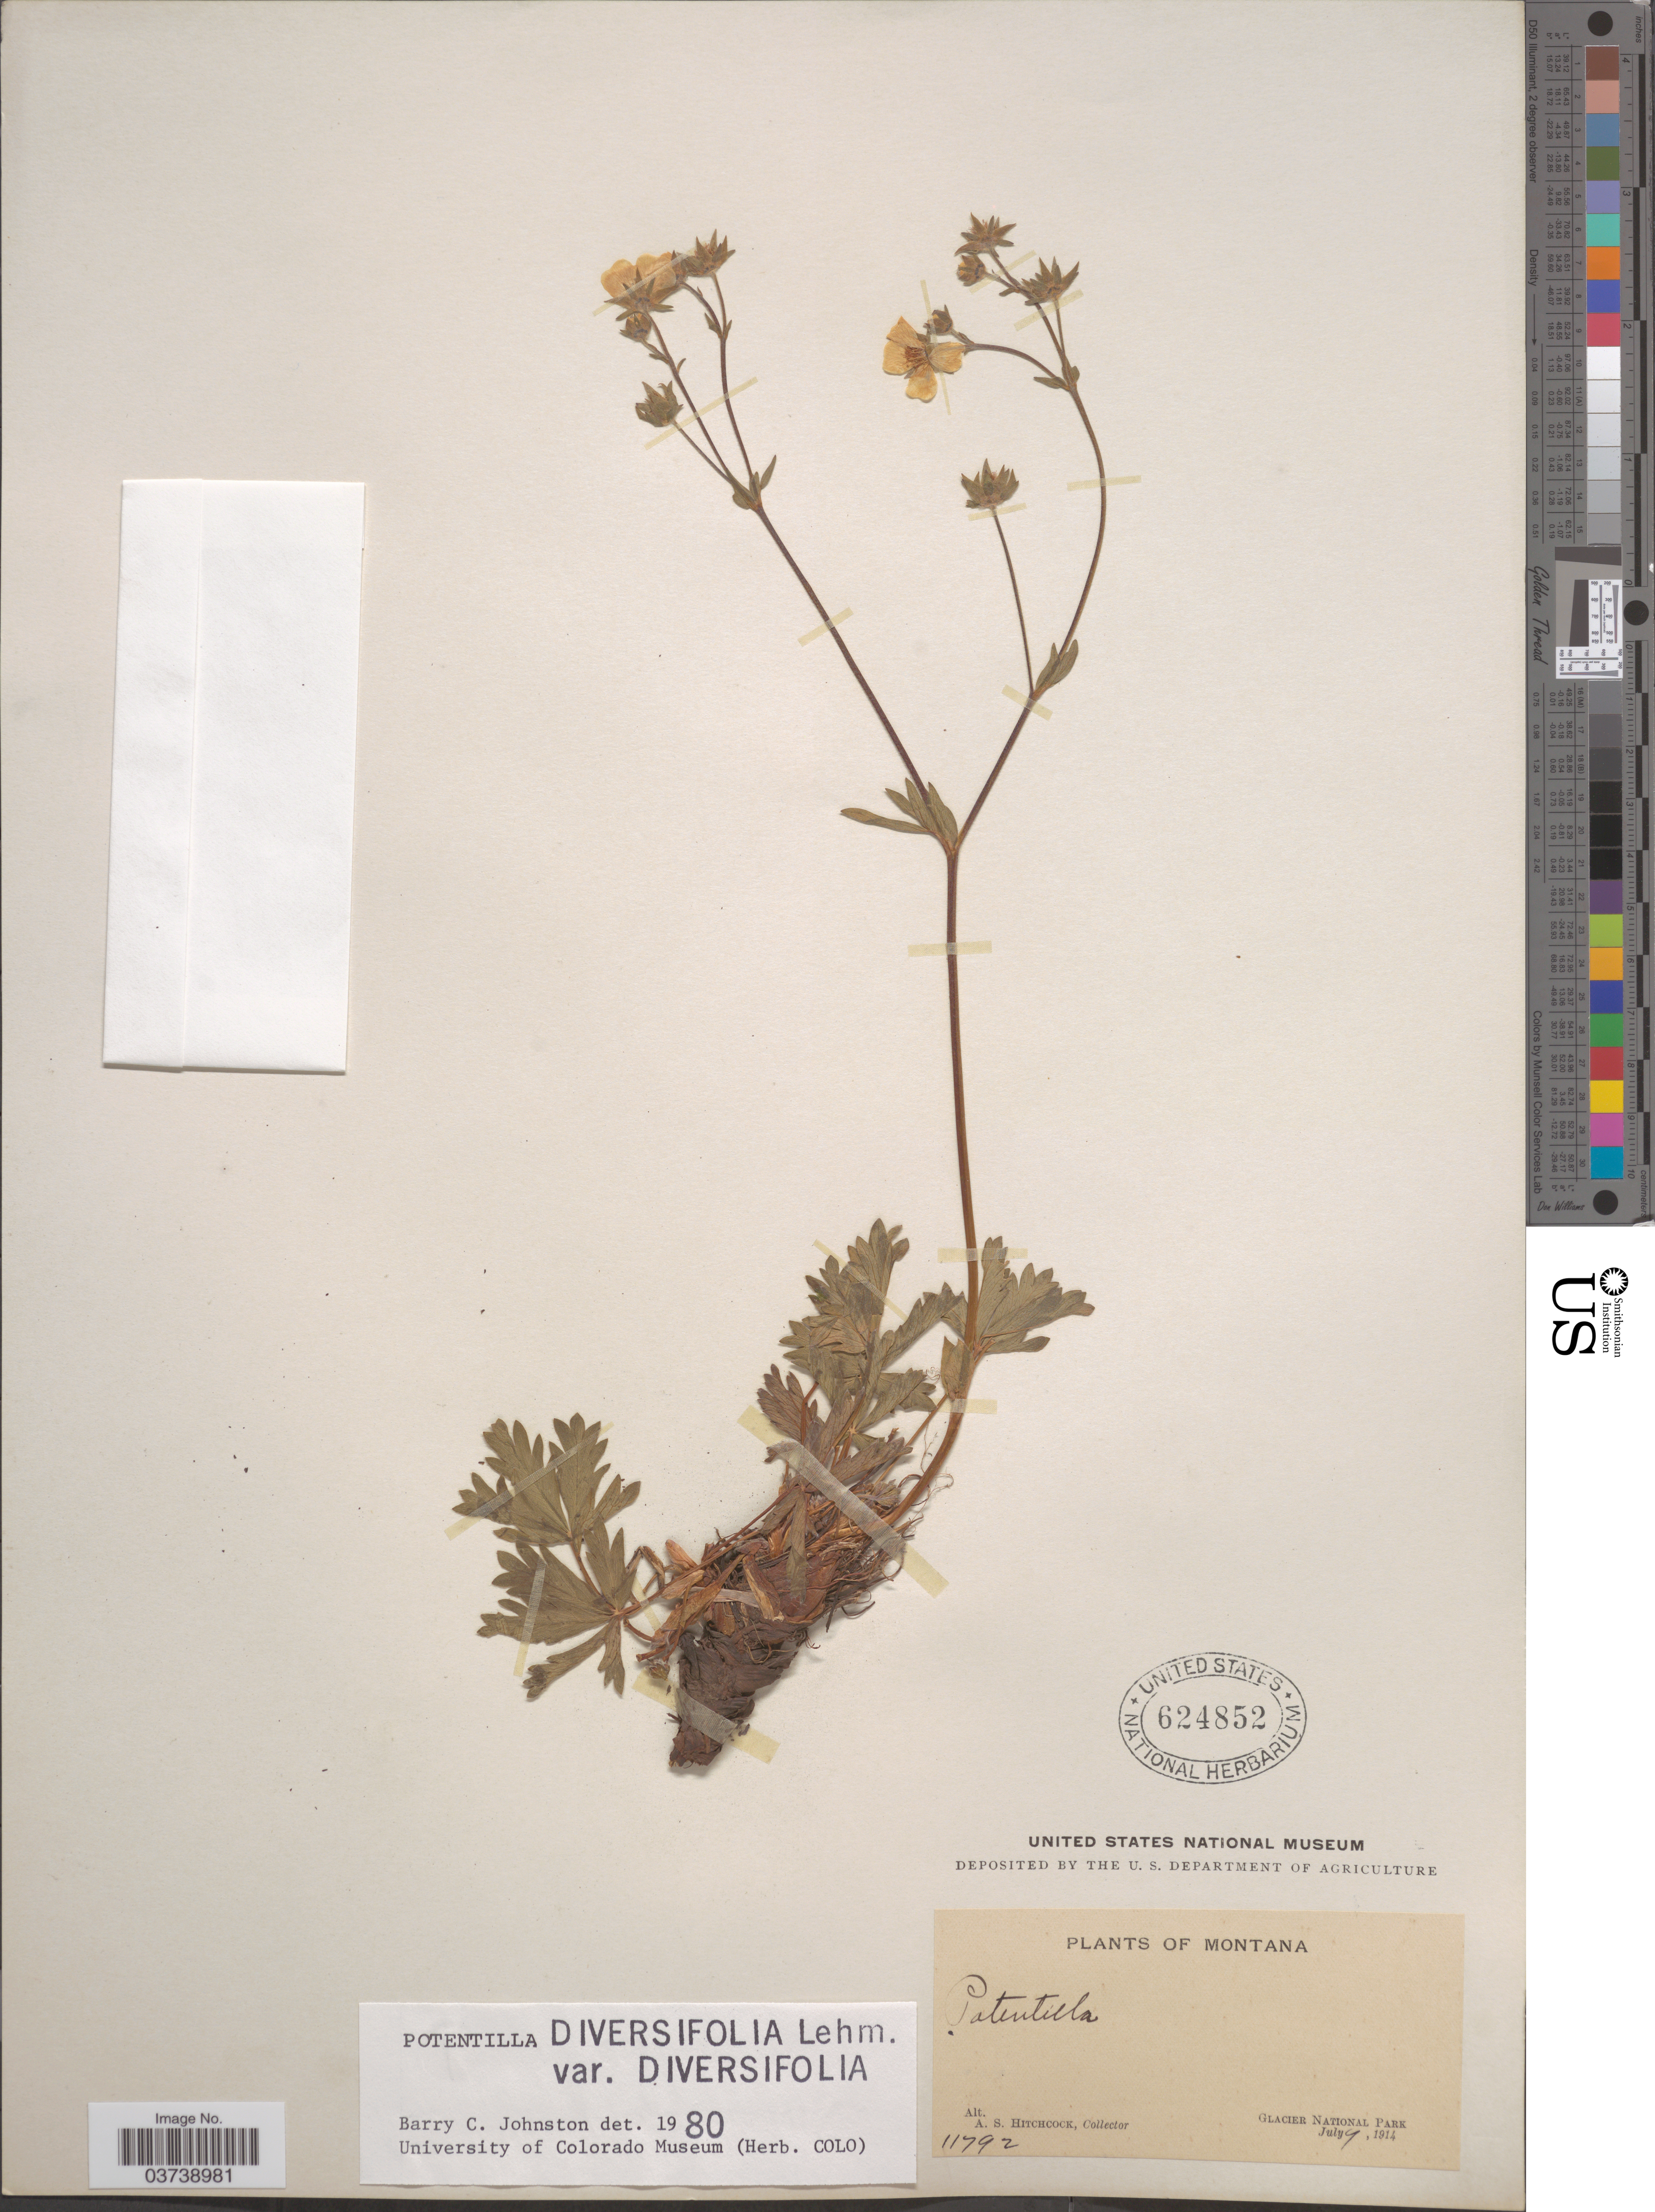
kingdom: Plantae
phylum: Tracheophyta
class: Magnoliopsida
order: Rosales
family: Rosaceae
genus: Potentilla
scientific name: Potentilla diversifolia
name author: Lehm.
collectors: A. S. Hitchcock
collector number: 11792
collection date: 1914-07-09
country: United States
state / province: Montana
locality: Glacier National Park.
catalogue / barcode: US 624852